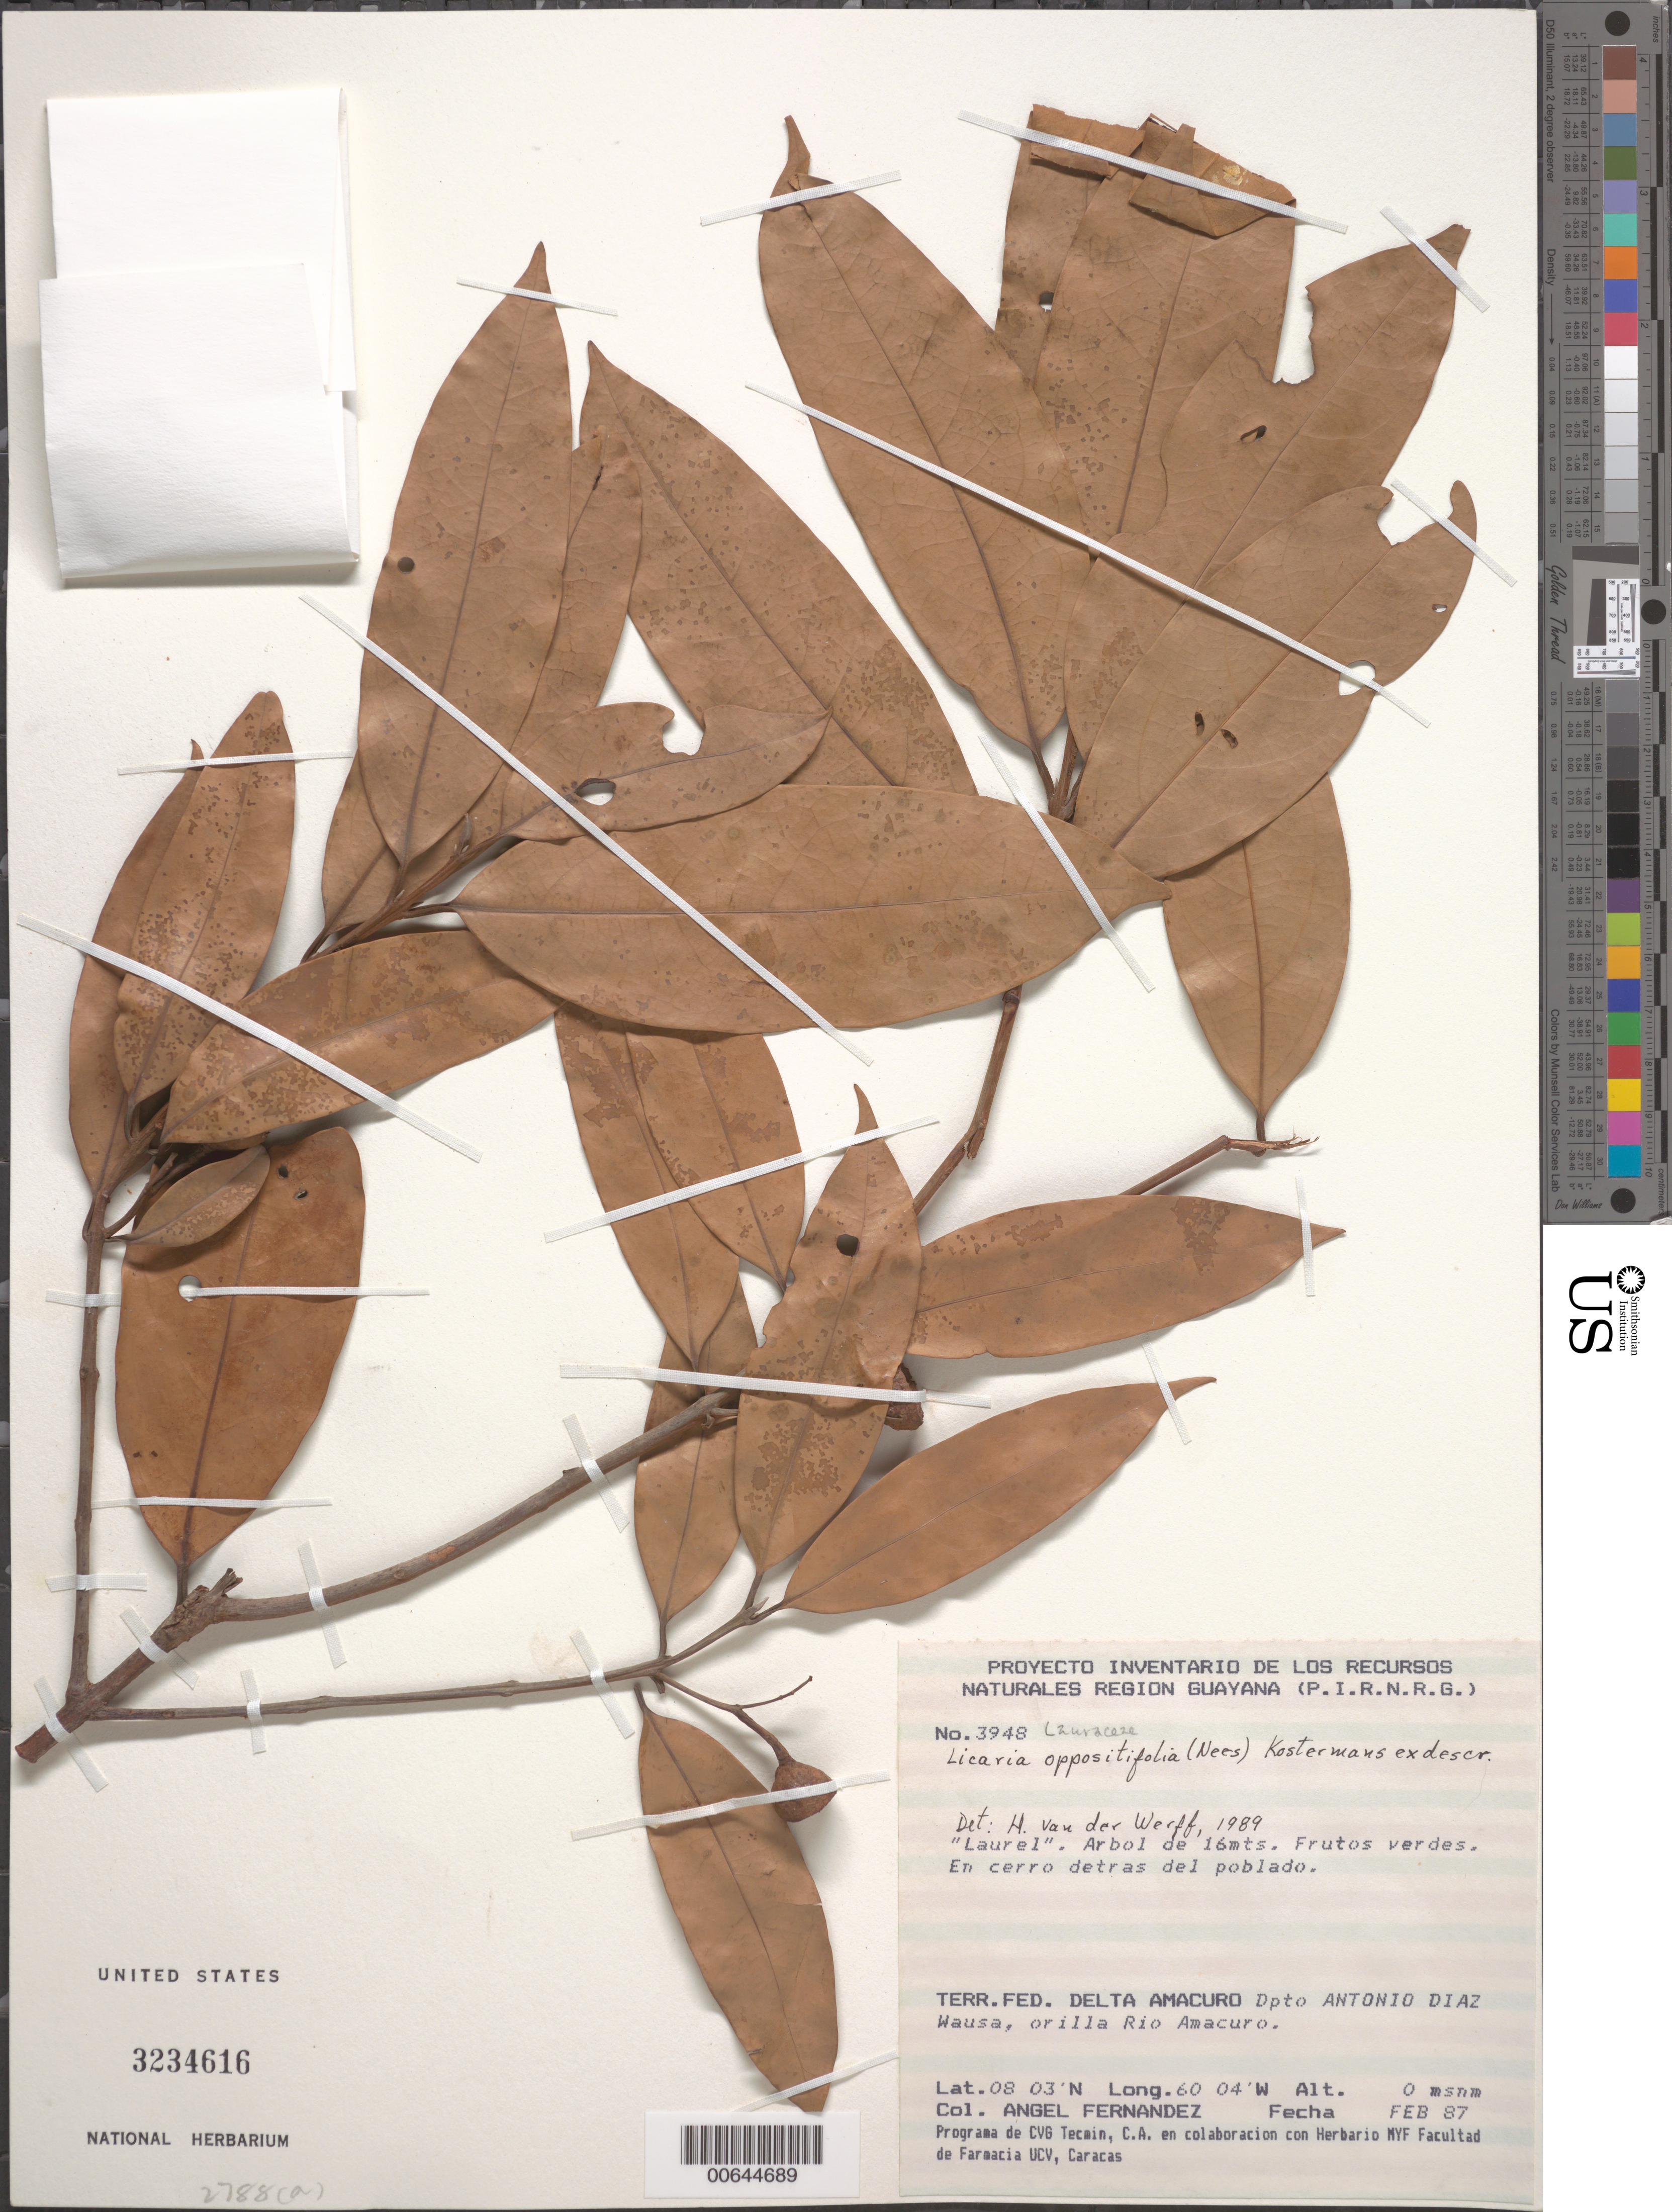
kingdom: Plantae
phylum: Tracheophyta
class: Magnoliopsida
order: Laurales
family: Lauraceae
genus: Licaria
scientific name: Licaria oppositifolia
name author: (Nees) Kosterm.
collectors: Á. Fernández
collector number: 3948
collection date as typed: Transcribed d/m/y: /2/87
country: Venezuela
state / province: Delta Amacuro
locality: Terr. Fed. Delta Amacuro. Dpto Antonio Diaz Wausa, orilla Rio Amacuro.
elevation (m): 0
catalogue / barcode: US 3234616